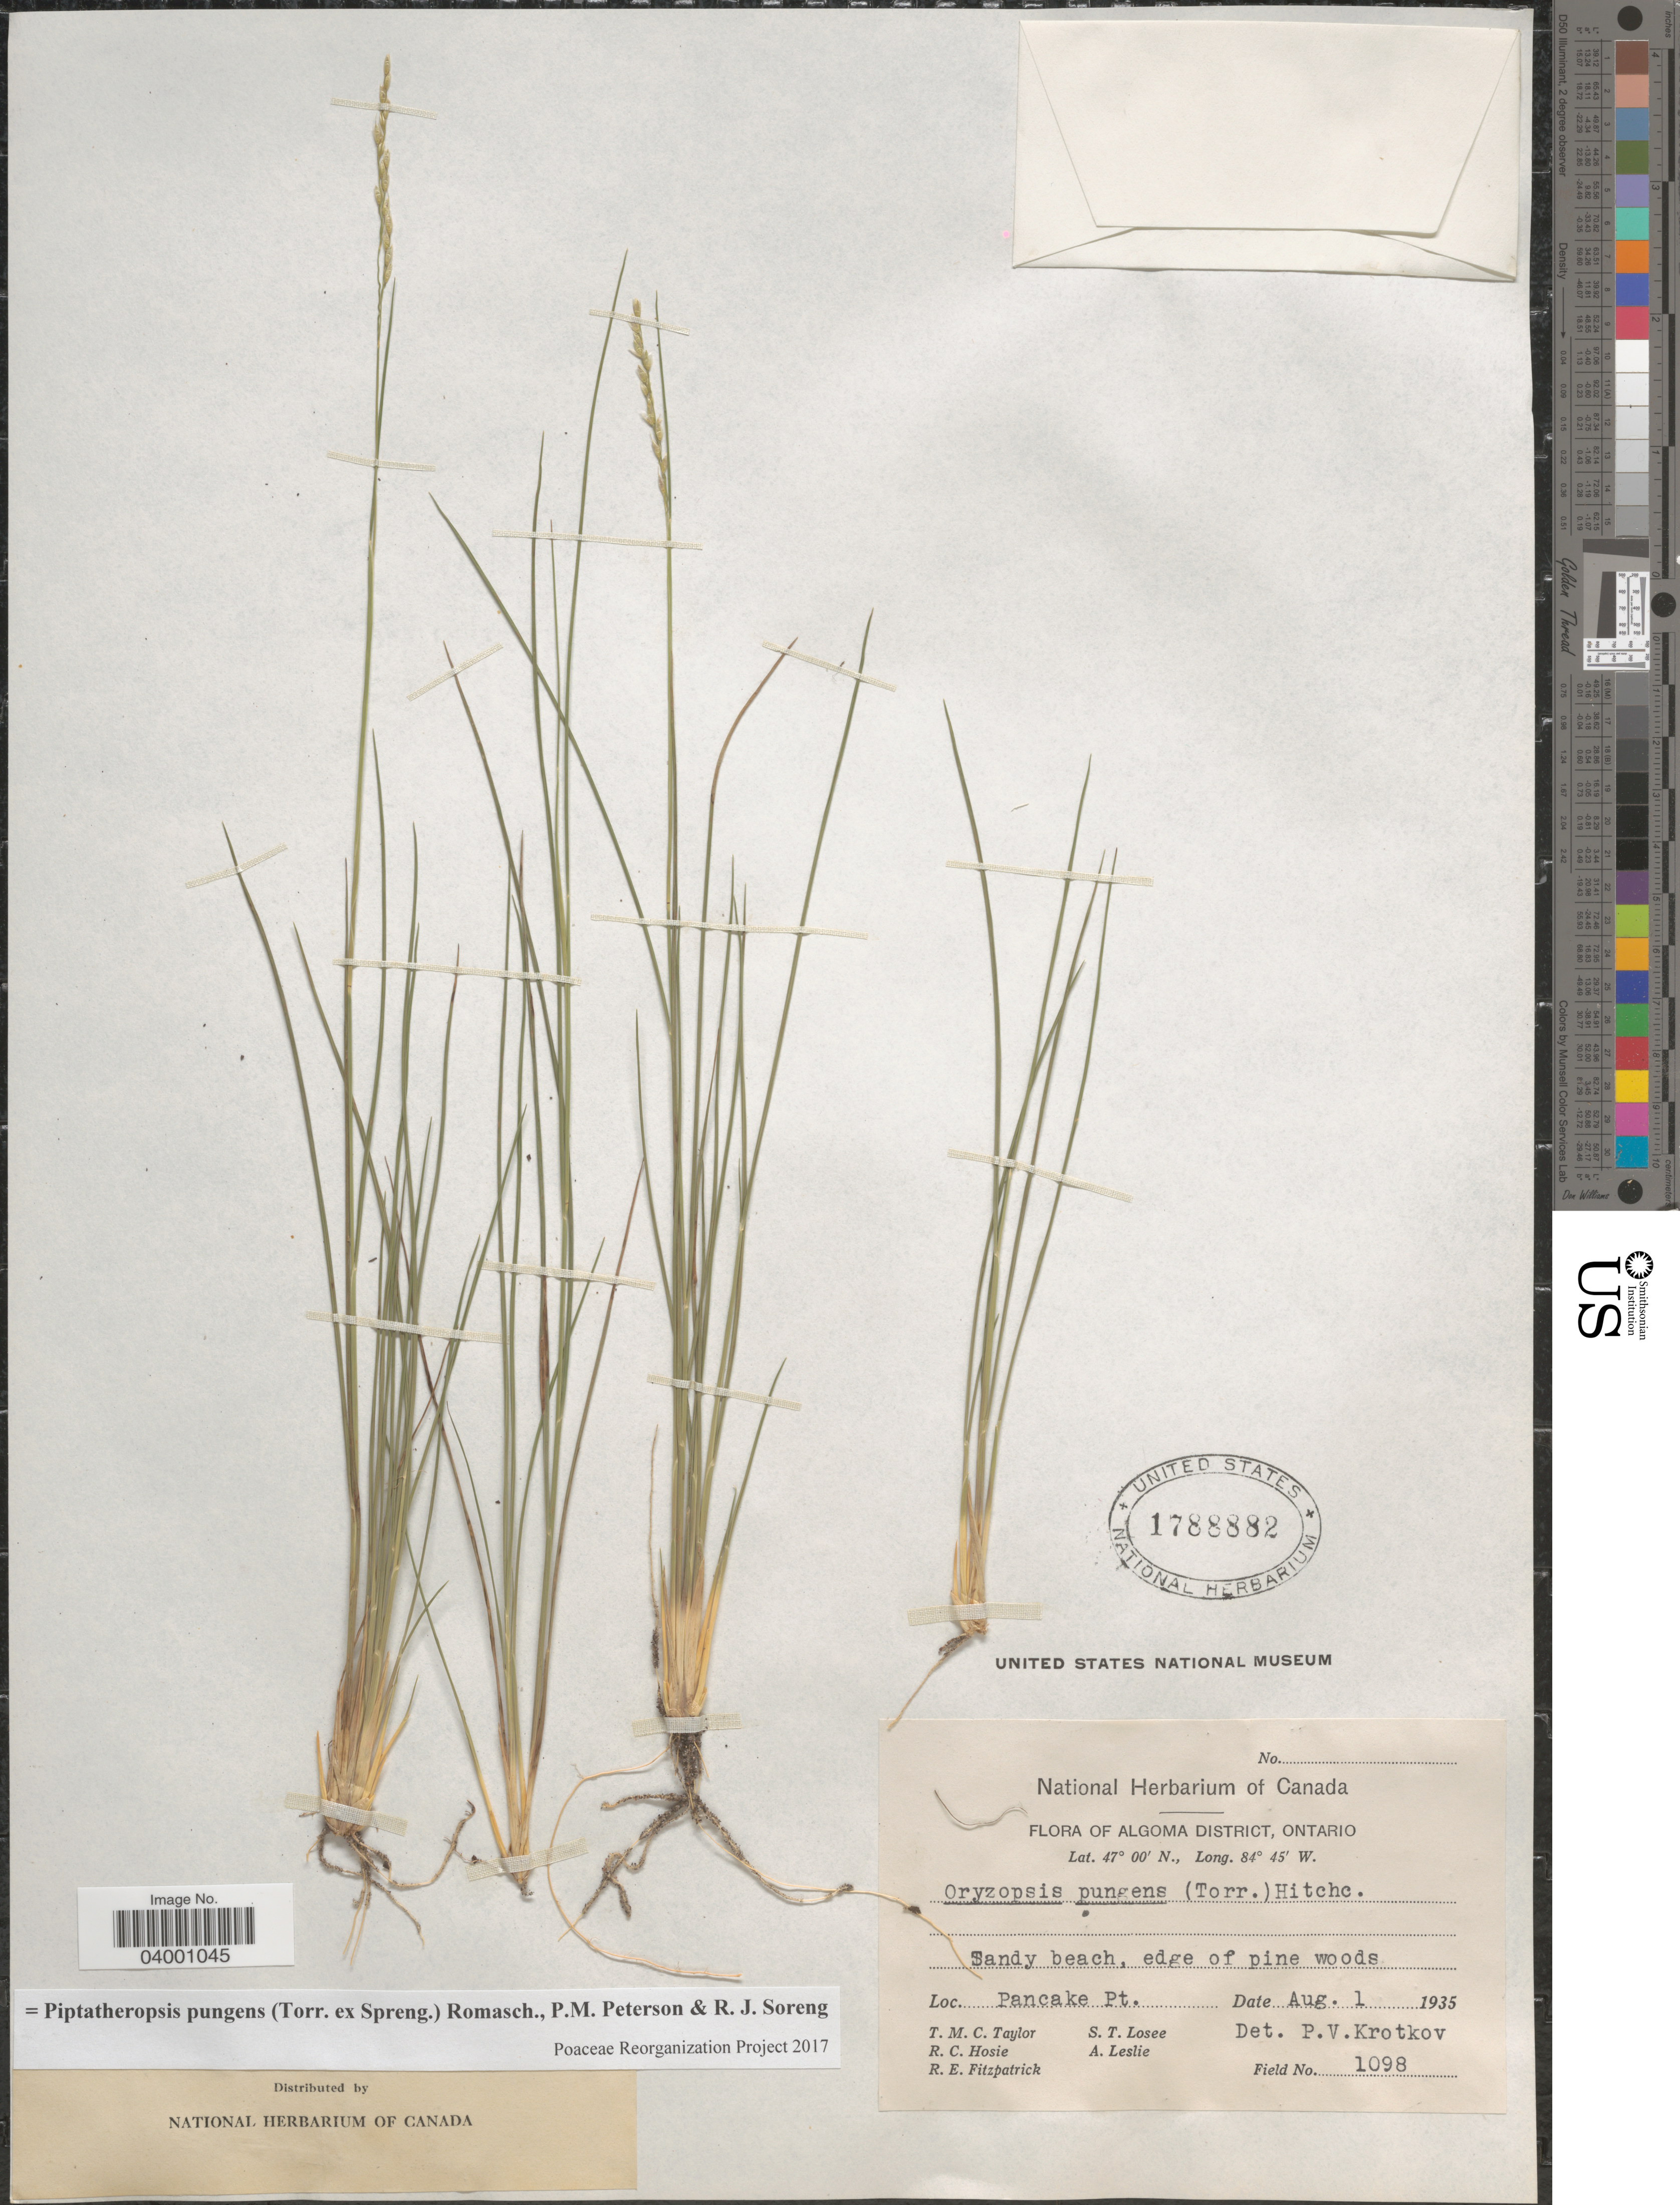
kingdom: Plantae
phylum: Tracheophyta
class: Liliopsida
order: Poales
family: Poaceae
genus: Piptatheropsis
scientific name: Piptatheropsis pungens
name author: (Torr. ex Spreng.) Romasch. et al.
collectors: T. M. C. Taylor, R. Hosie, R. Fitzpatrick, S. Losee & A. Leslie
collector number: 1098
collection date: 1935-08-01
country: Canada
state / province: Ontario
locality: Algoma District. Pancake Pt.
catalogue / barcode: US 1788882